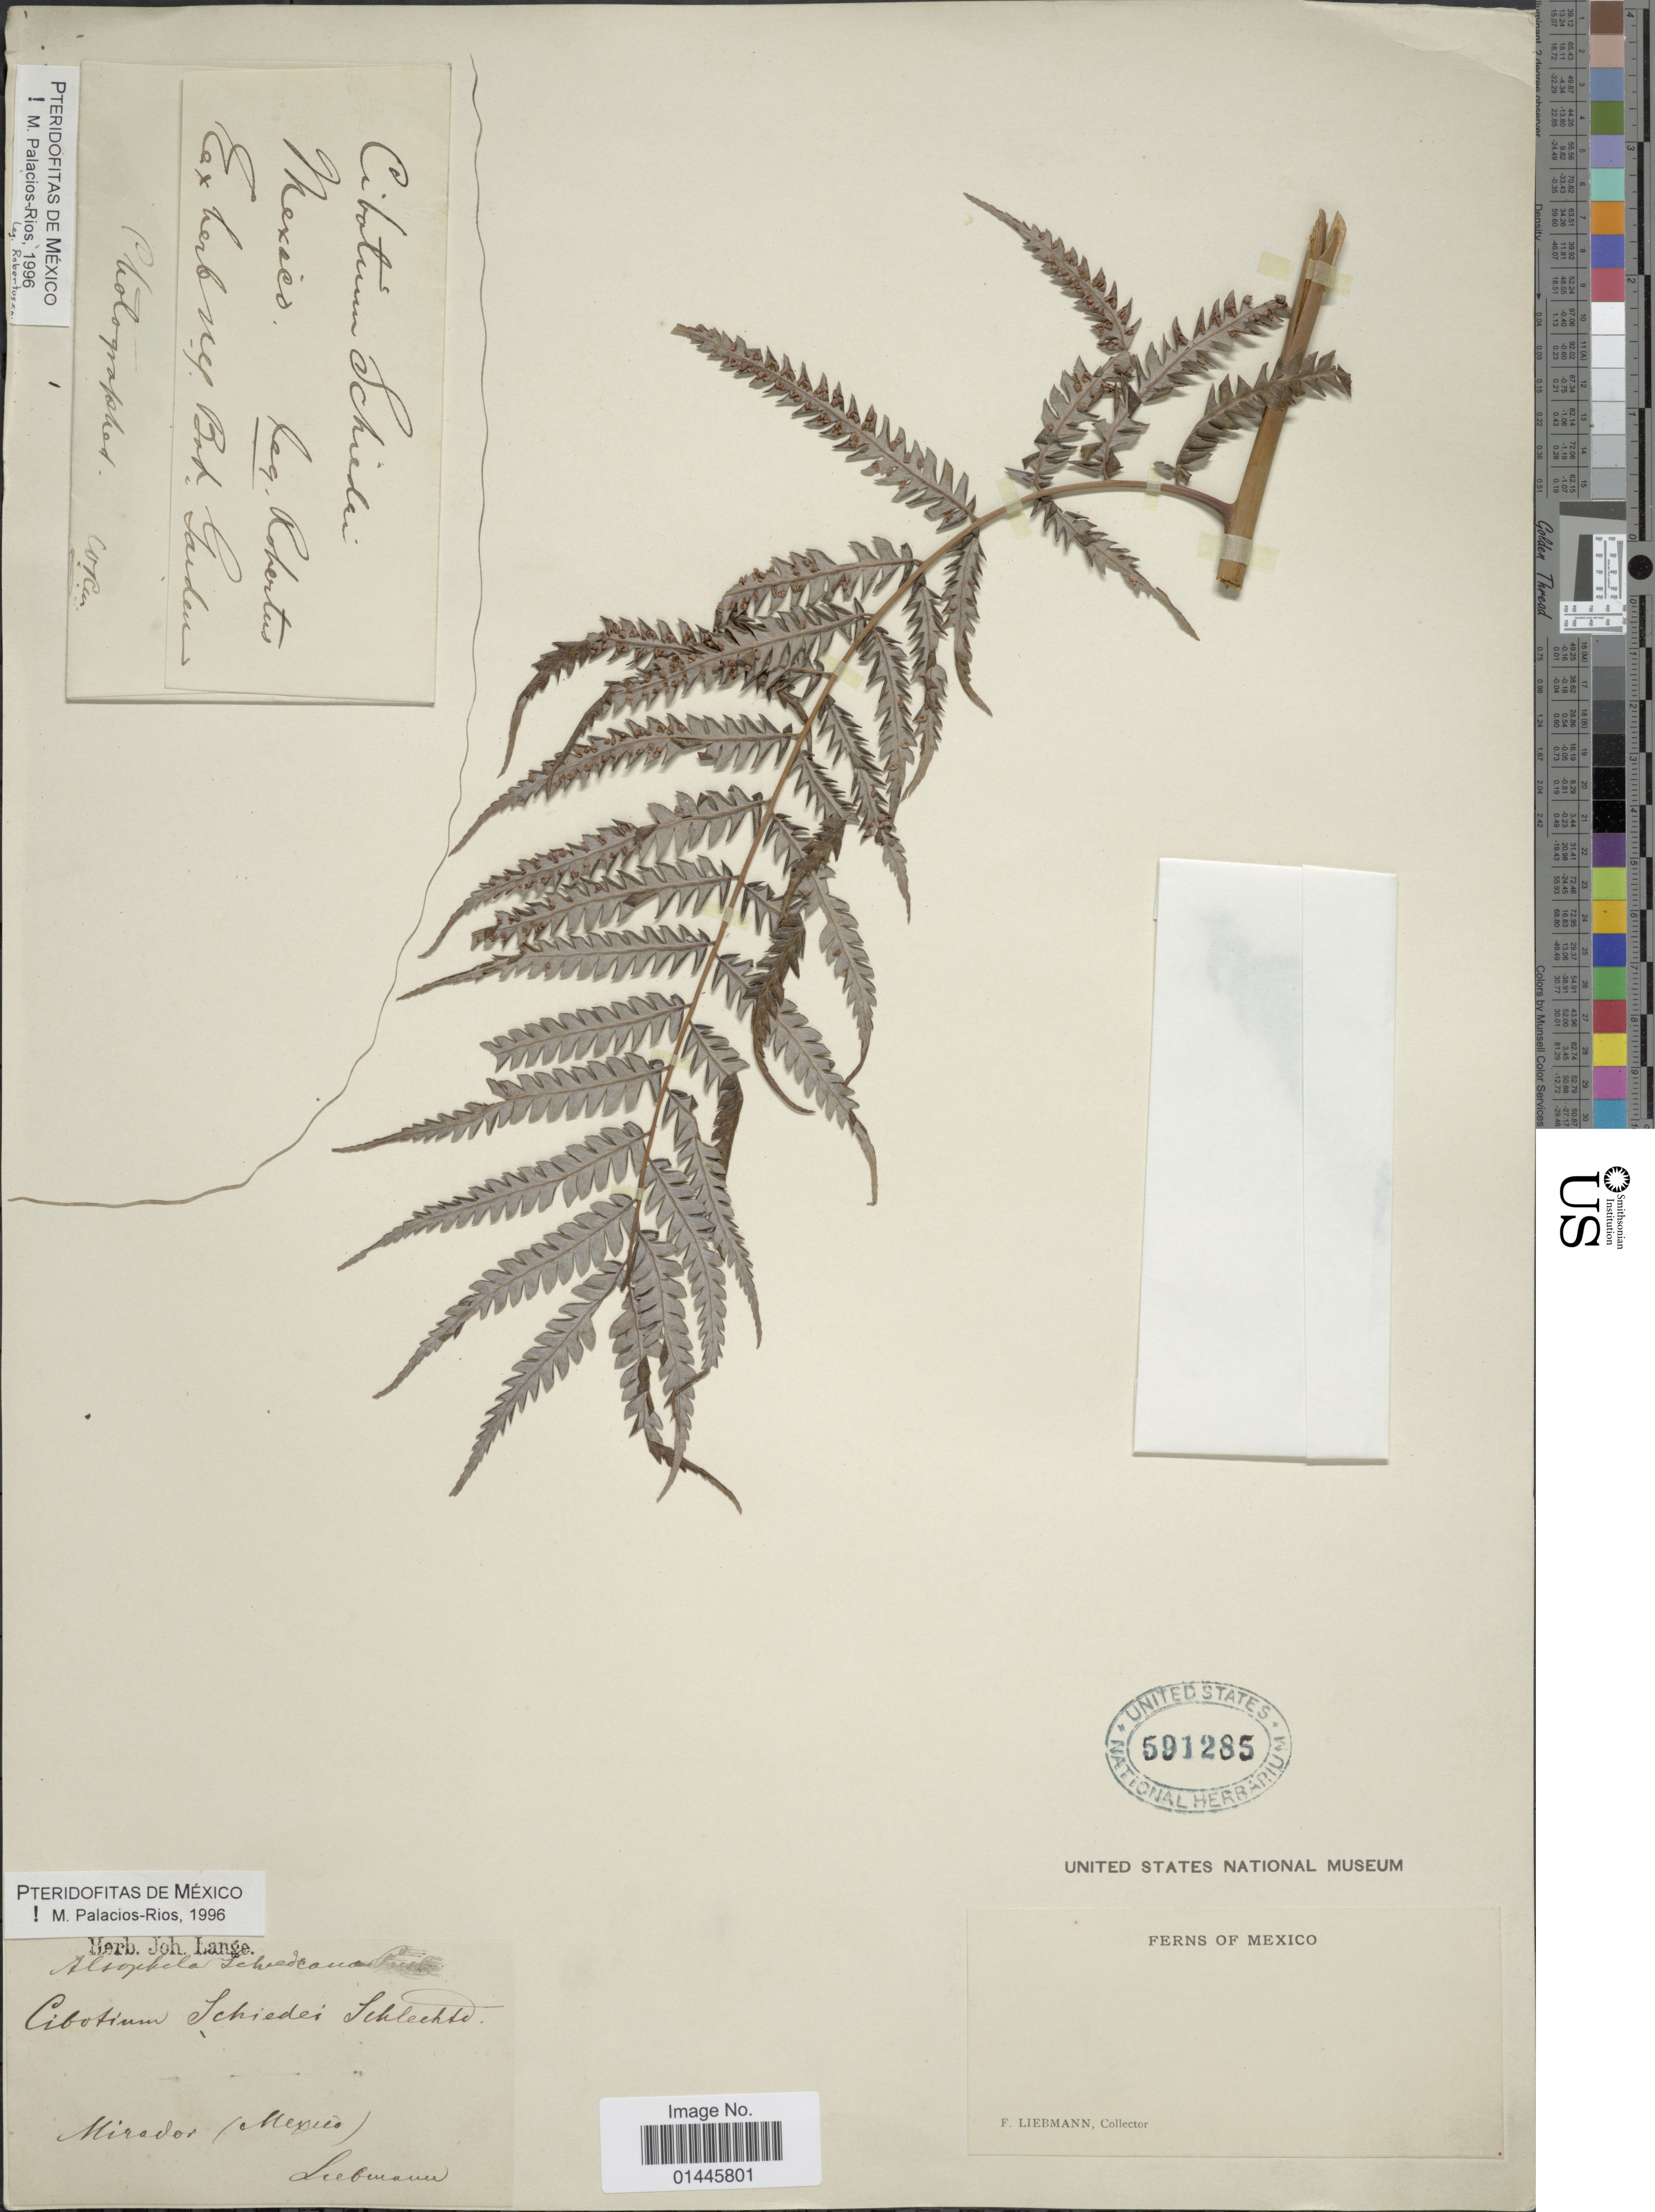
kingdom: Plantae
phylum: Tracheophyta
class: Polypodiopsida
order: Cyatheales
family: Cibotiaceae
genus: Cibotium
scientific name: Cibotium schiedei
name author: Schltdl. & Cham.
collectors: Ex Herb. New York Botanical Garden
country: Mexico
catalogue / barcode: US 591285-2